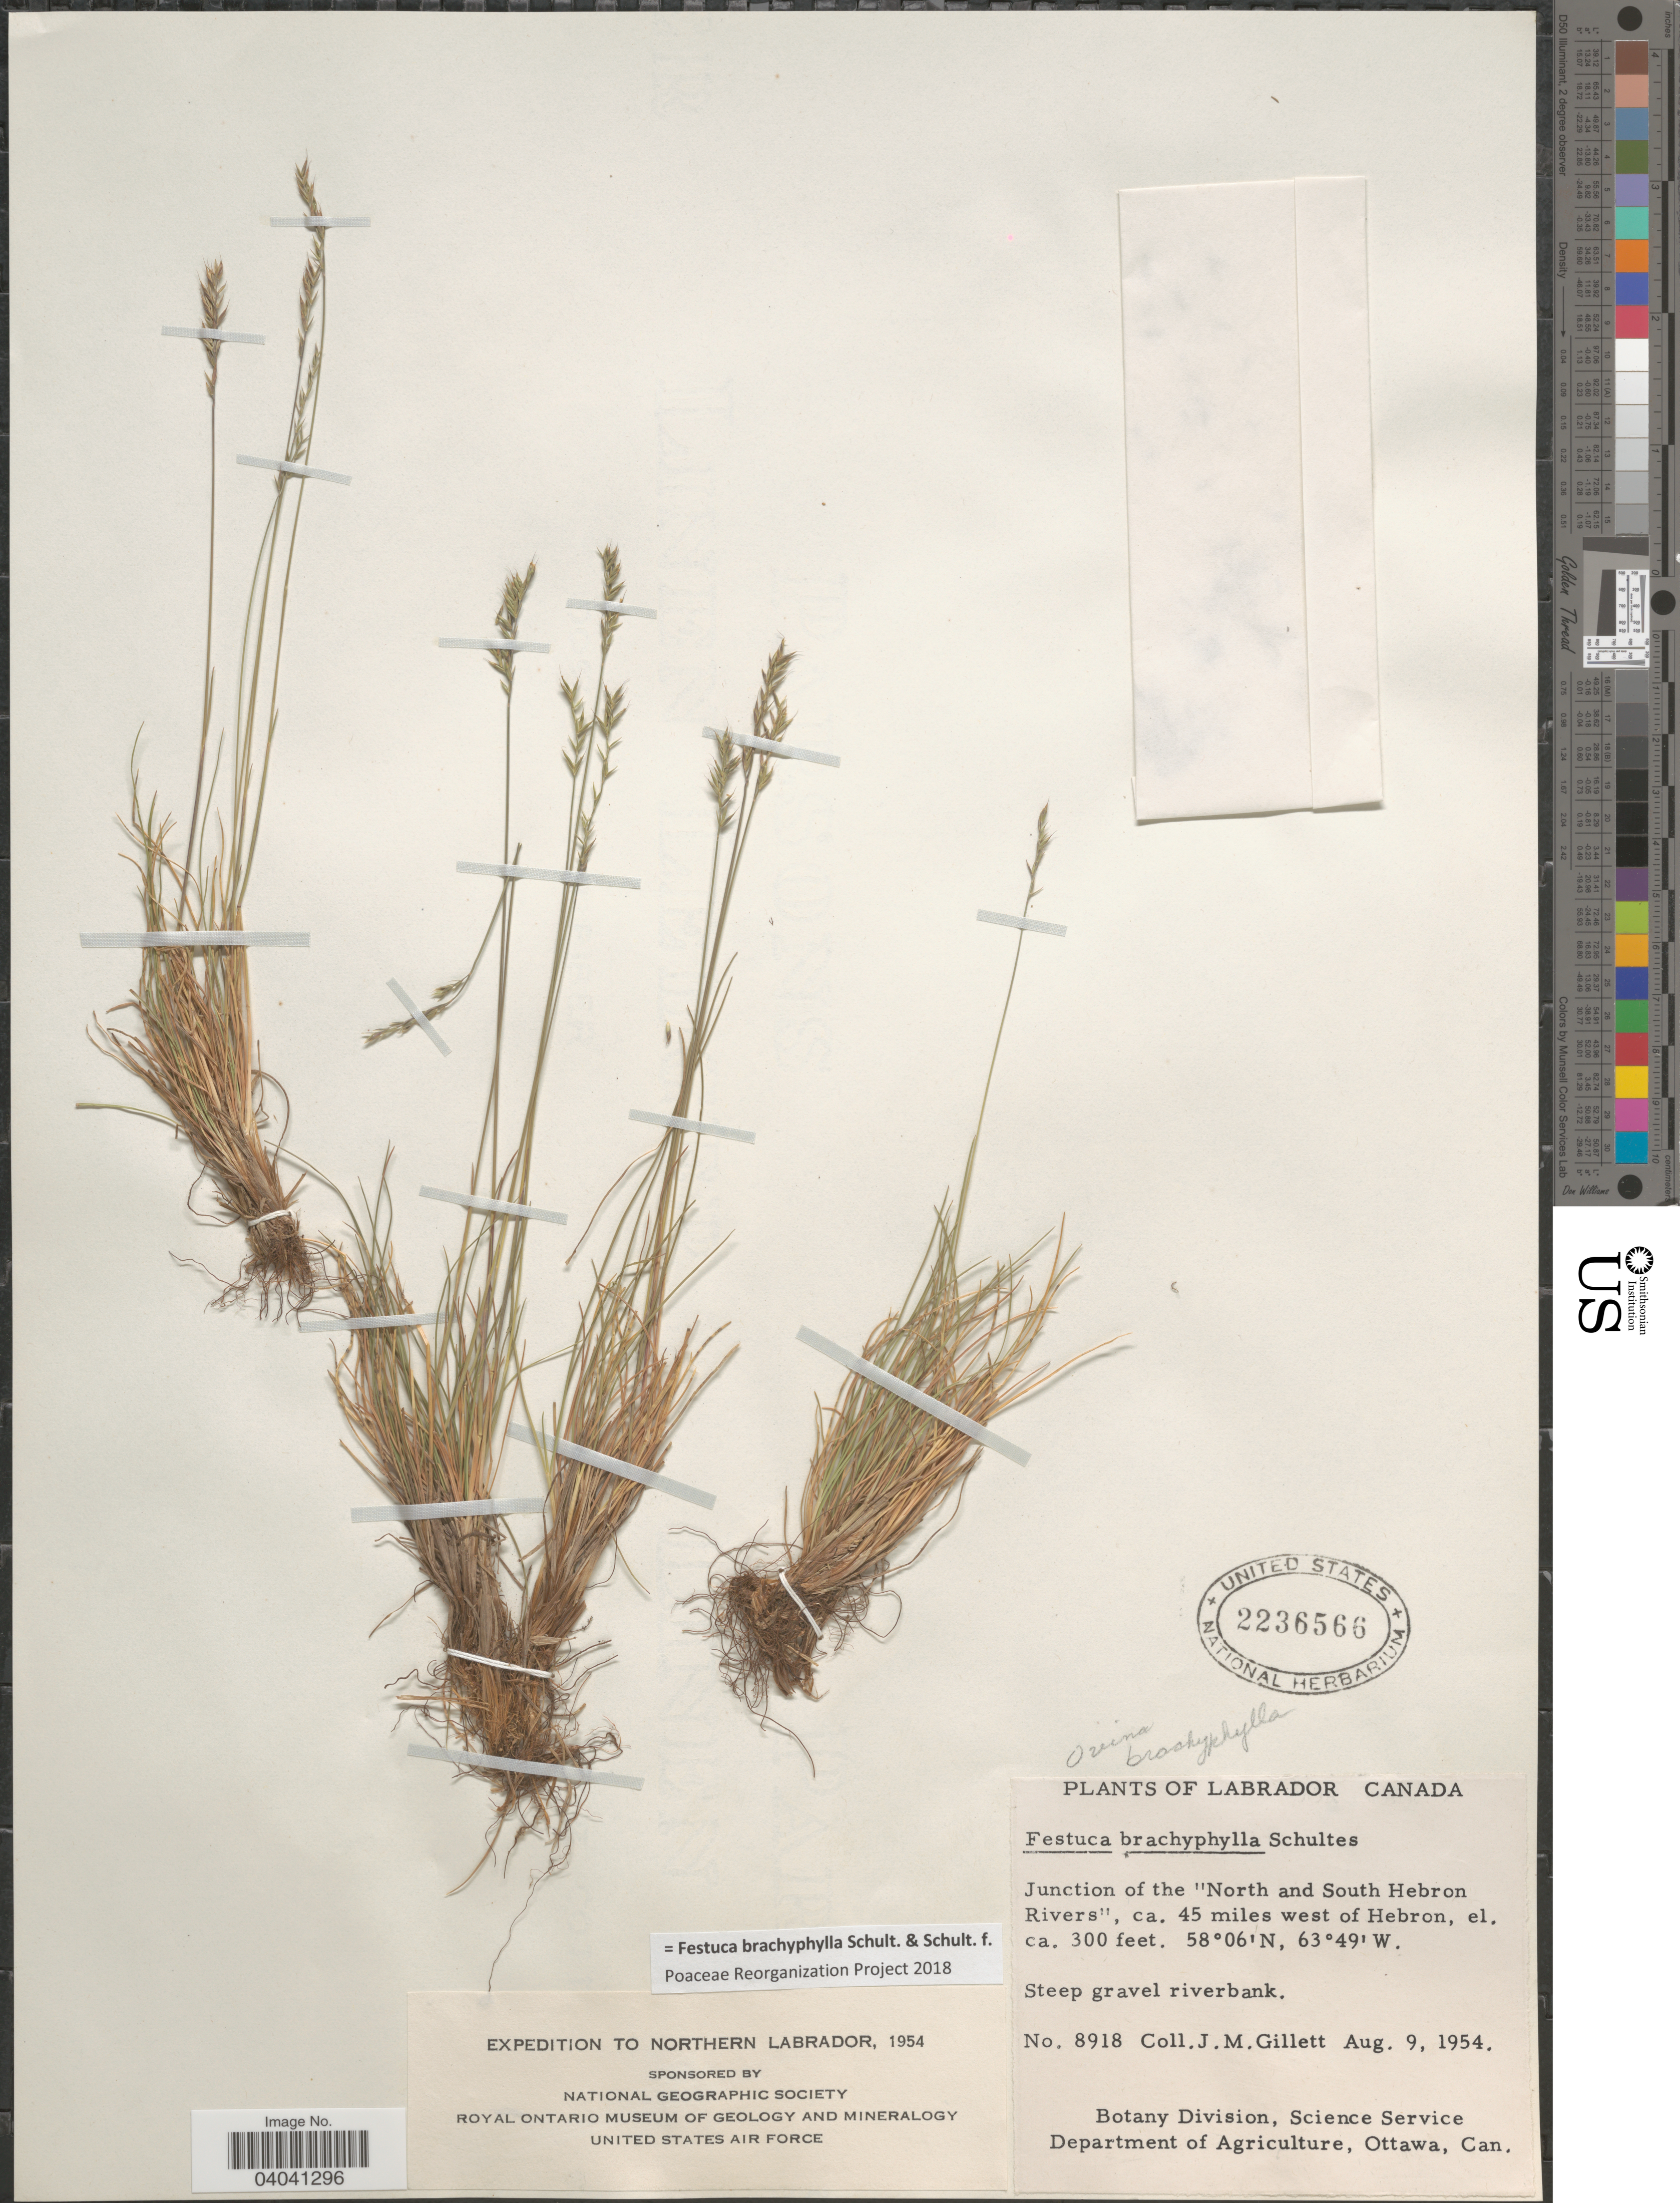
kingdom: Plantae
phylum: Tracheophyta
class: Liliopsida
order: Poales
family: Poaceae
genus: Festuca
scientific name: Festuca brachyphylla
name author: Schult. & Schult. f.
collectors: J. M. Gillett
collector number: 8918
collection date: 1954-08-09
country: Canada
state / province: Newfoundland and Labrador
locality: Labrador. Junction of the "North and South Hebron Rivers", ca. 45 miles west of Hebron.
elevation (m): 91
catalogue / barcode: US 2236566